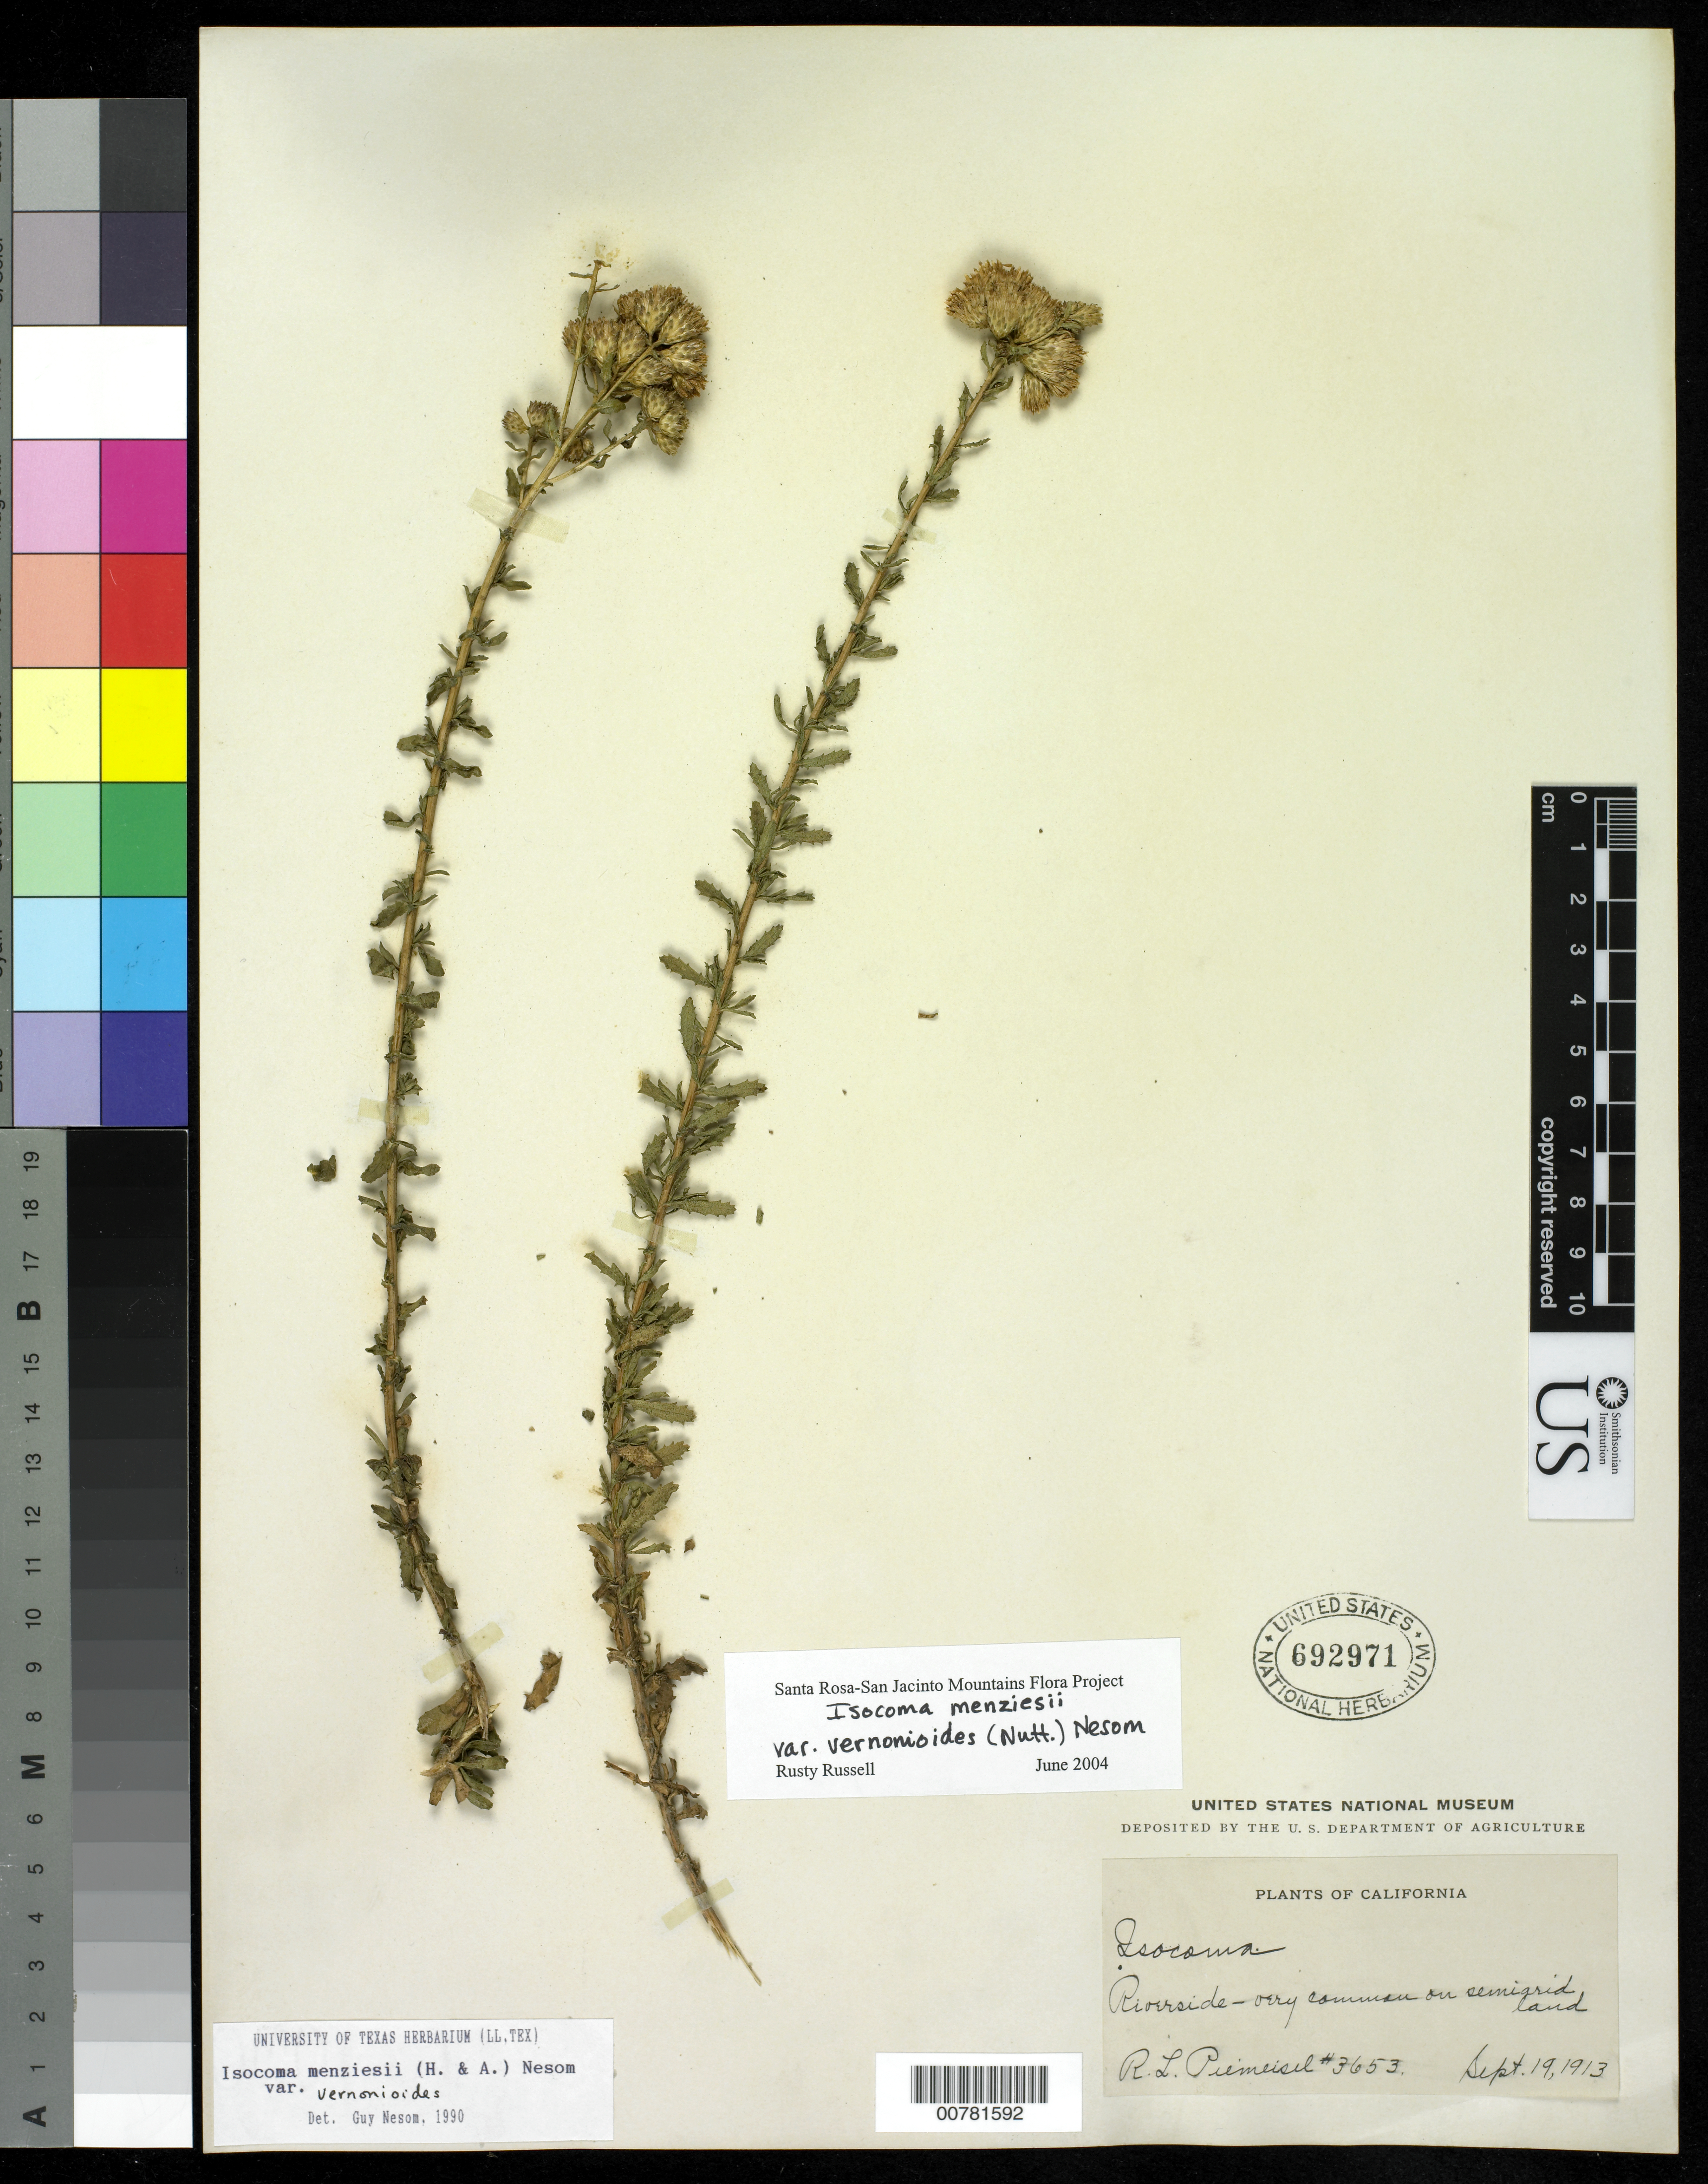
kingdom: Plantae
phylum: Tracheophyta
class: Magnoliopsida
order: Asterales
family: Asteraceae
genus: Isocoma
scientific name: Isocoma menziesii var. vernonioides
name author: (Nutt.) G.L. Nesom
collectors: R. L. Piemeisel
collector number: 3653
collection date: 1913-09-19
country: United States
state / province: California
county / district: Riverside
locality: Riverside - very common on semigrid land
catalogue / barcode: US 692971